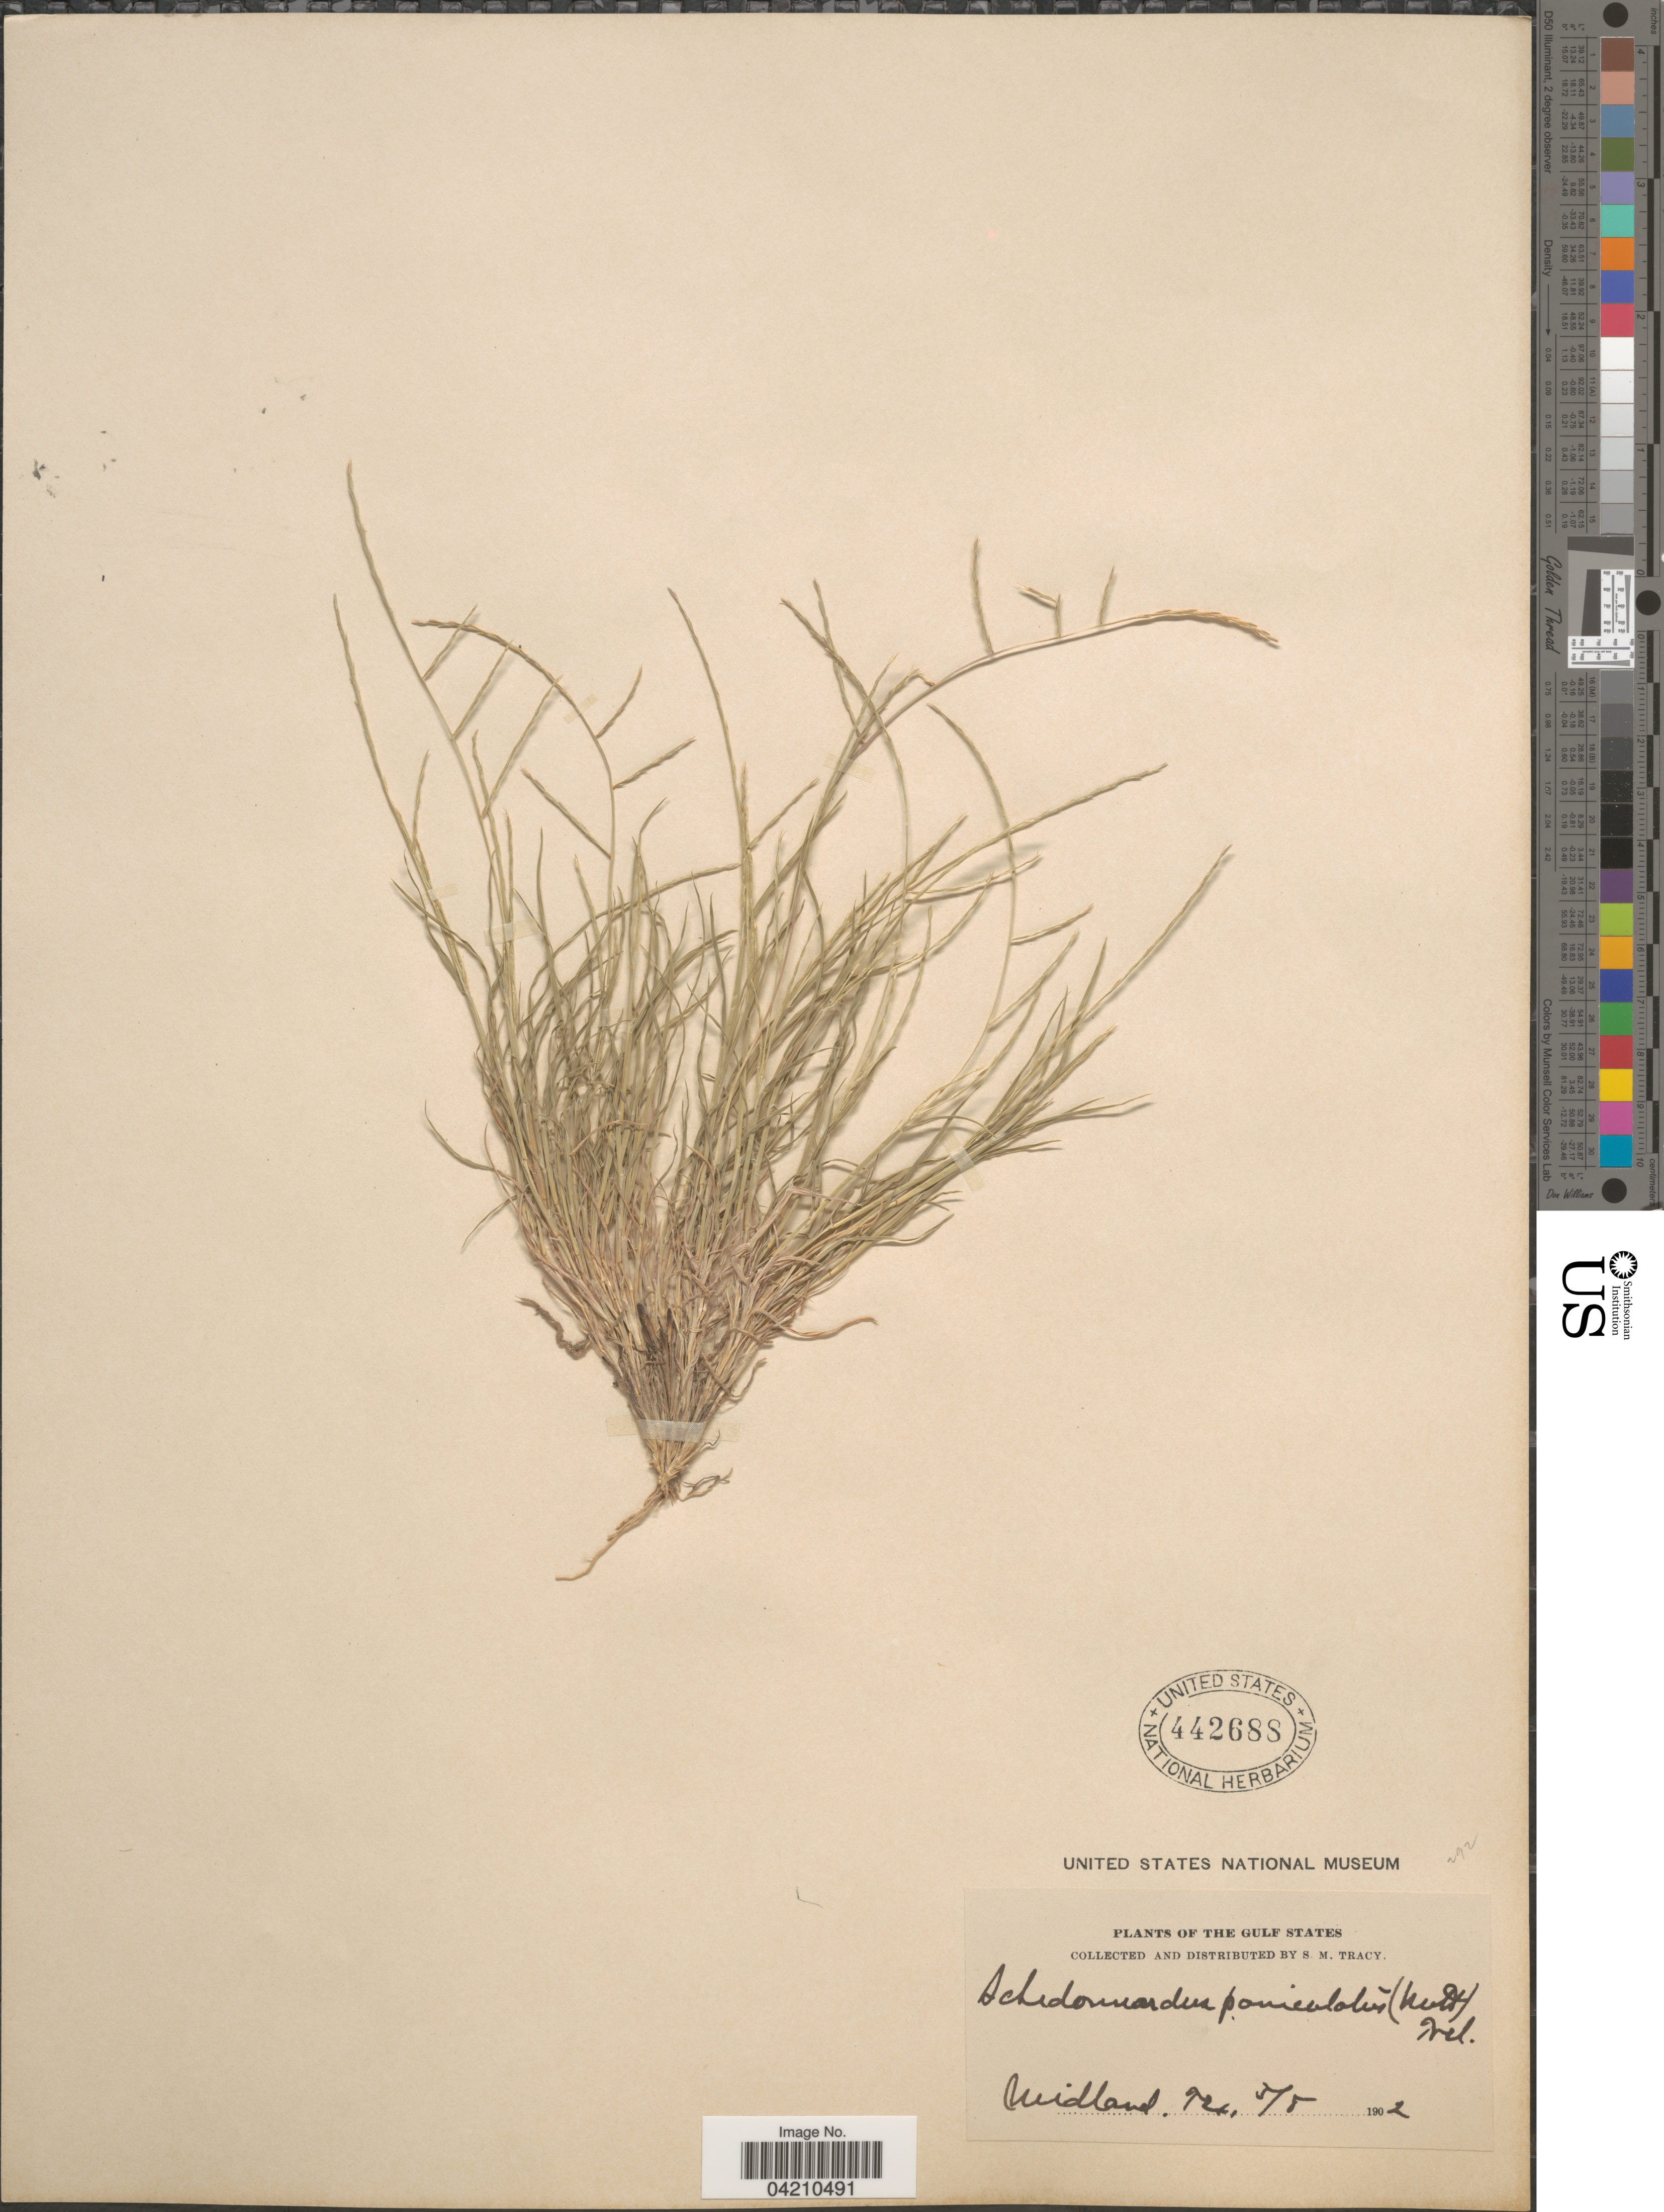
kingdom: Plantae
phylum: Tracheophyta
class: Liliopsida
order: Poales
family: Poaceae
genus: Muhlenbergia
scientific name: Muhlenbergia paniculata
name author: (Nutt.) Columbus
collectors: S. M. Tracy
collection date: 1902-05-08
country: United States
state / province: Texas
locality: The Gulf States. Midland.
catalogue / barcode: US 442688